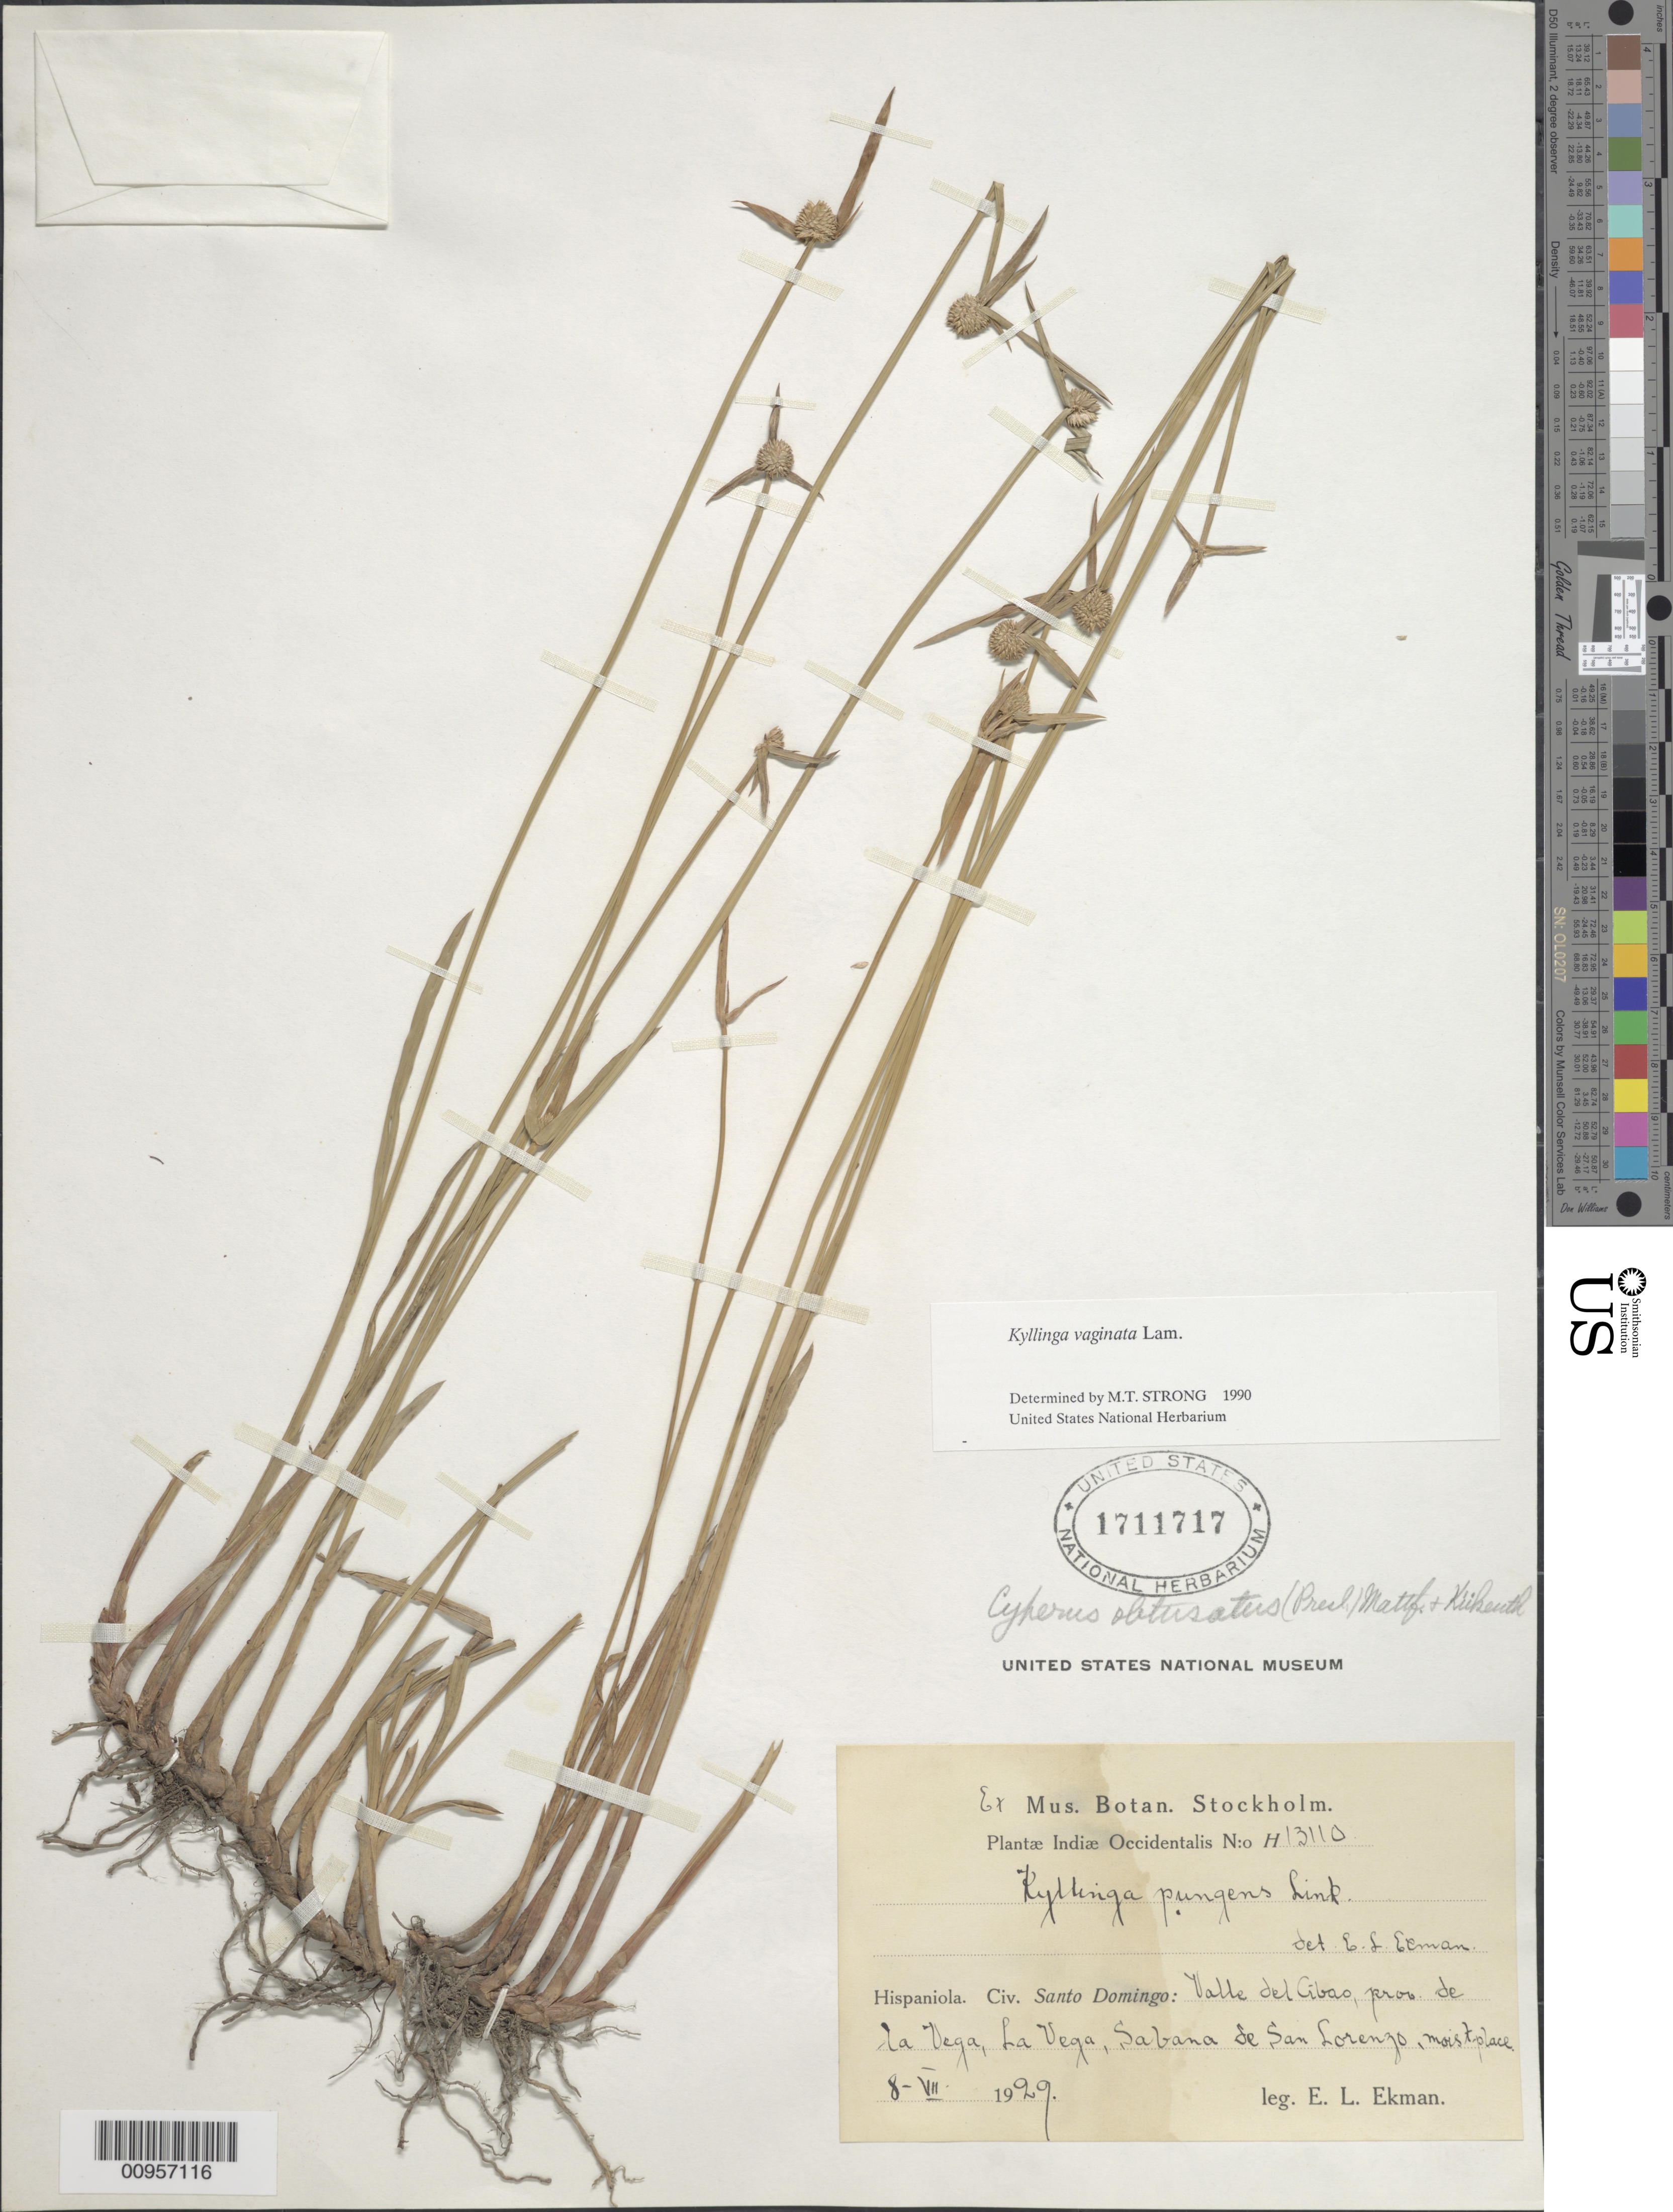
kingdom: Plantae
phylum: Tracheophyta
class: Liliopsida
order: Poales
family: Cyperaceae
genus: Cyperus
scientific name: Cyperus obtusatus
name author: (J. Presl & C. Presl) Mattf. & Kük.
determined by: Strong, M. T., (US), Smithsonian Institution - National Museum of Natural History (UNITED STATES)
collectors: E. L. Ekman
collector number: H 13110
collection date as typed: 08 Jul 1929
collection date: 1929-07-08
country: Dominican Republic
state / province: La Vega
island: Hispaniola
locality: Valle del Cibao, La Vega, Sabana de San Lorenzo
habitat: Moist place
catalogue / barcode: US 1711717